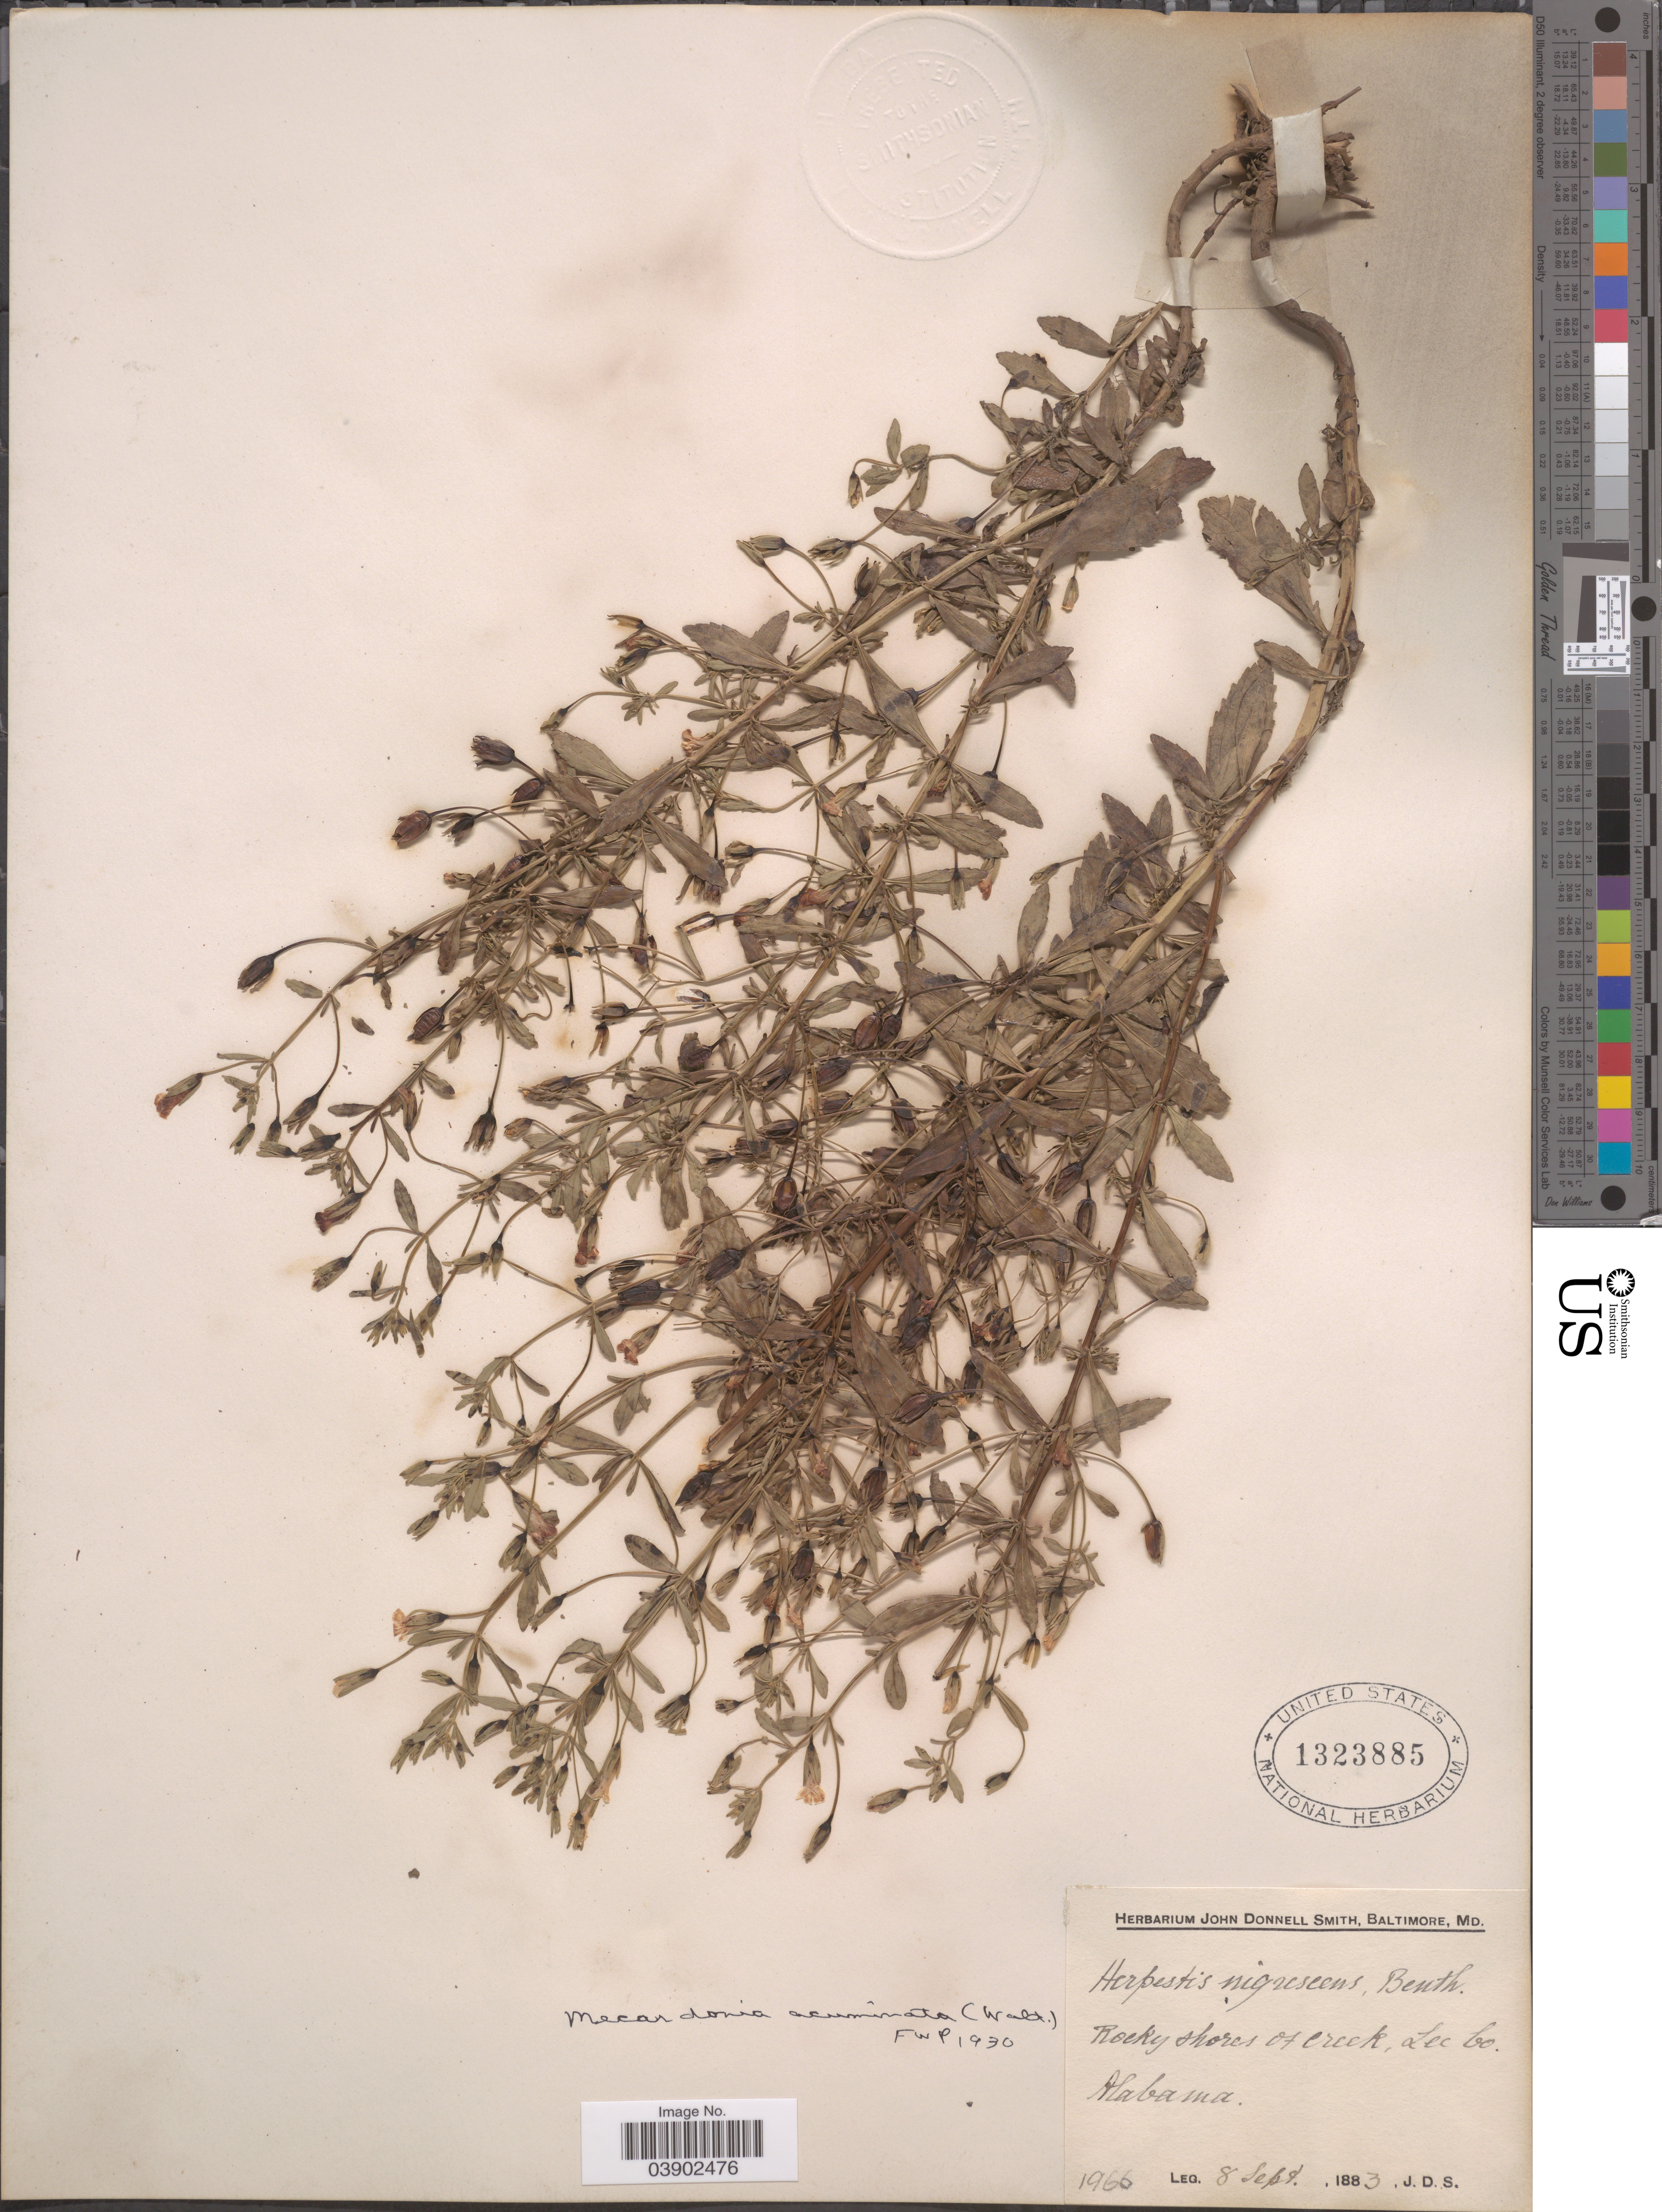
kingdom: Plantae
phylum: Tracheophyta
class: Magnoliopsida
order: Lamiales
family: Plantaginaceae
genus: Mecardonia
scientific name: Mecardonia acuminata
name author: (Walter) Small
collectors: J. Donnell Smith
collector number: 1966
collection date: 1883-09-08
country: United States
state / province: Alabama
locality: Rocky shores of creek, Lee Co.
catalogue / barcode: US 1323885